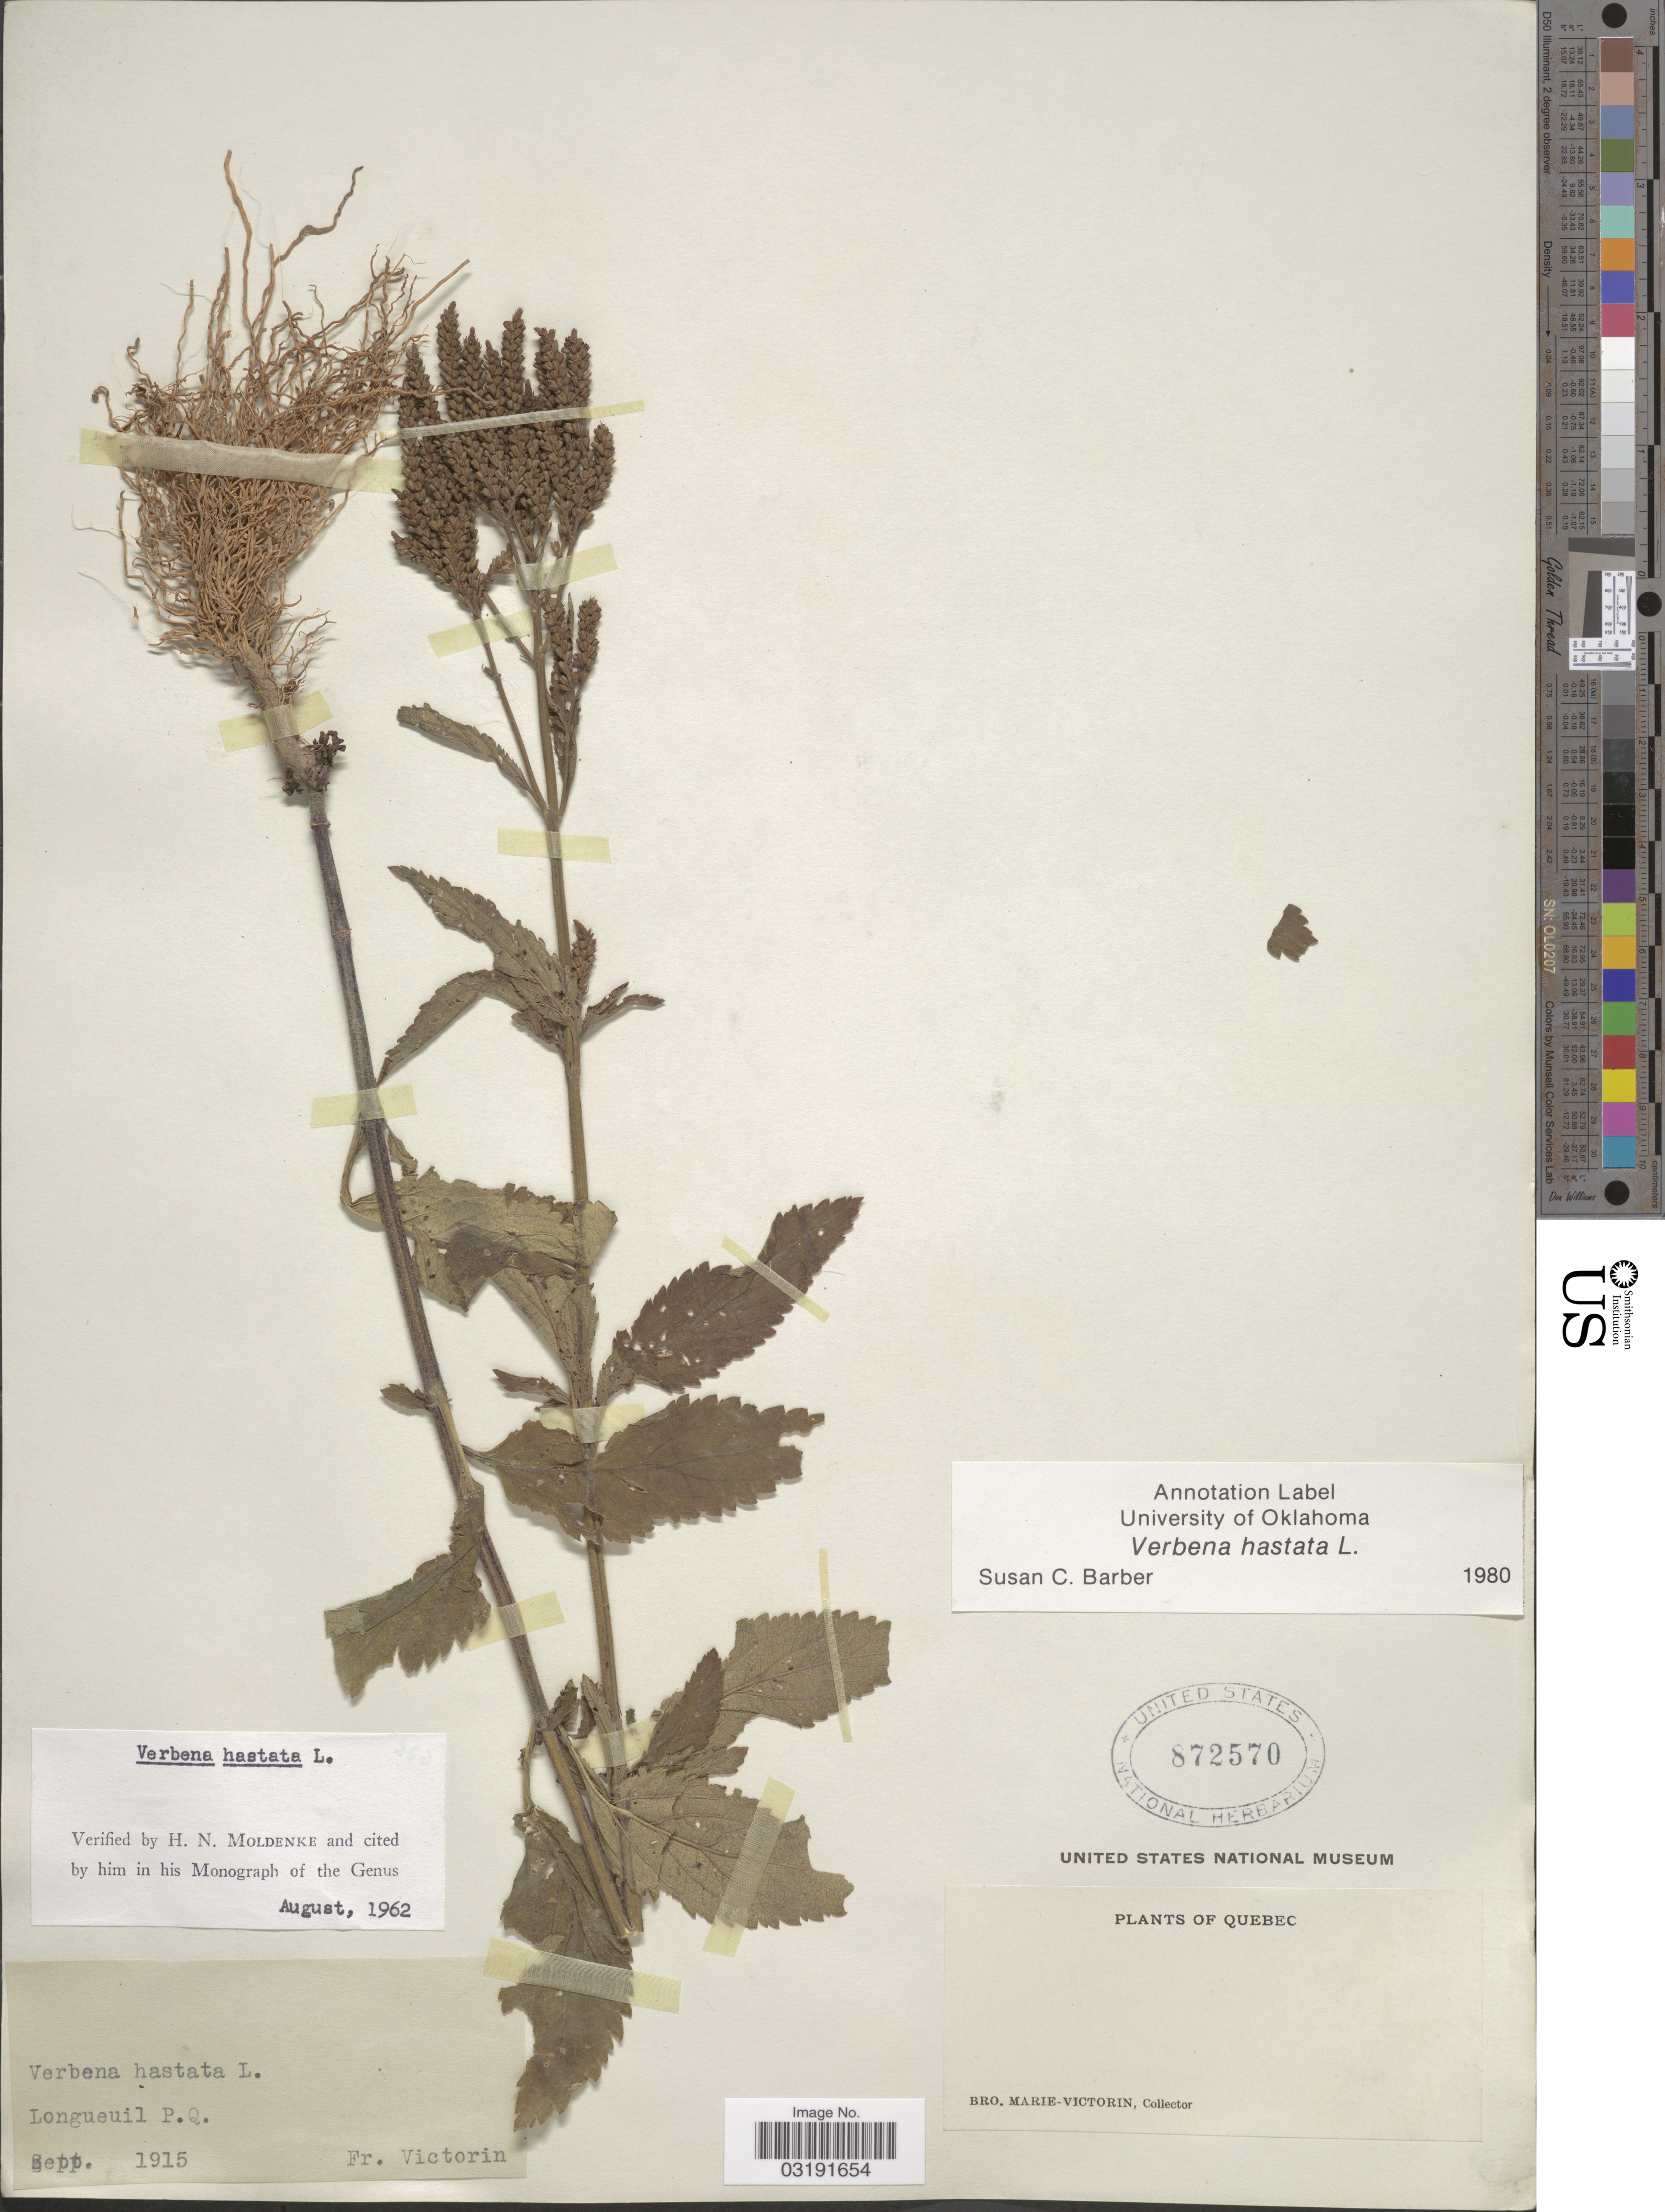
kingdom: Plantae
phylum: Tracheophyta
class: Magnoliopsida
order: Lamiales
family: Verbenaceae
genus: Verbena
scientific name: Verbena hastata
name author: L.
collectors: Fr. Marie-Victorin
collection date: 1915-09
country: Canada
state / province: Quebec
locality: Longueuil P.Q.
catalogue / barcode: US 872570